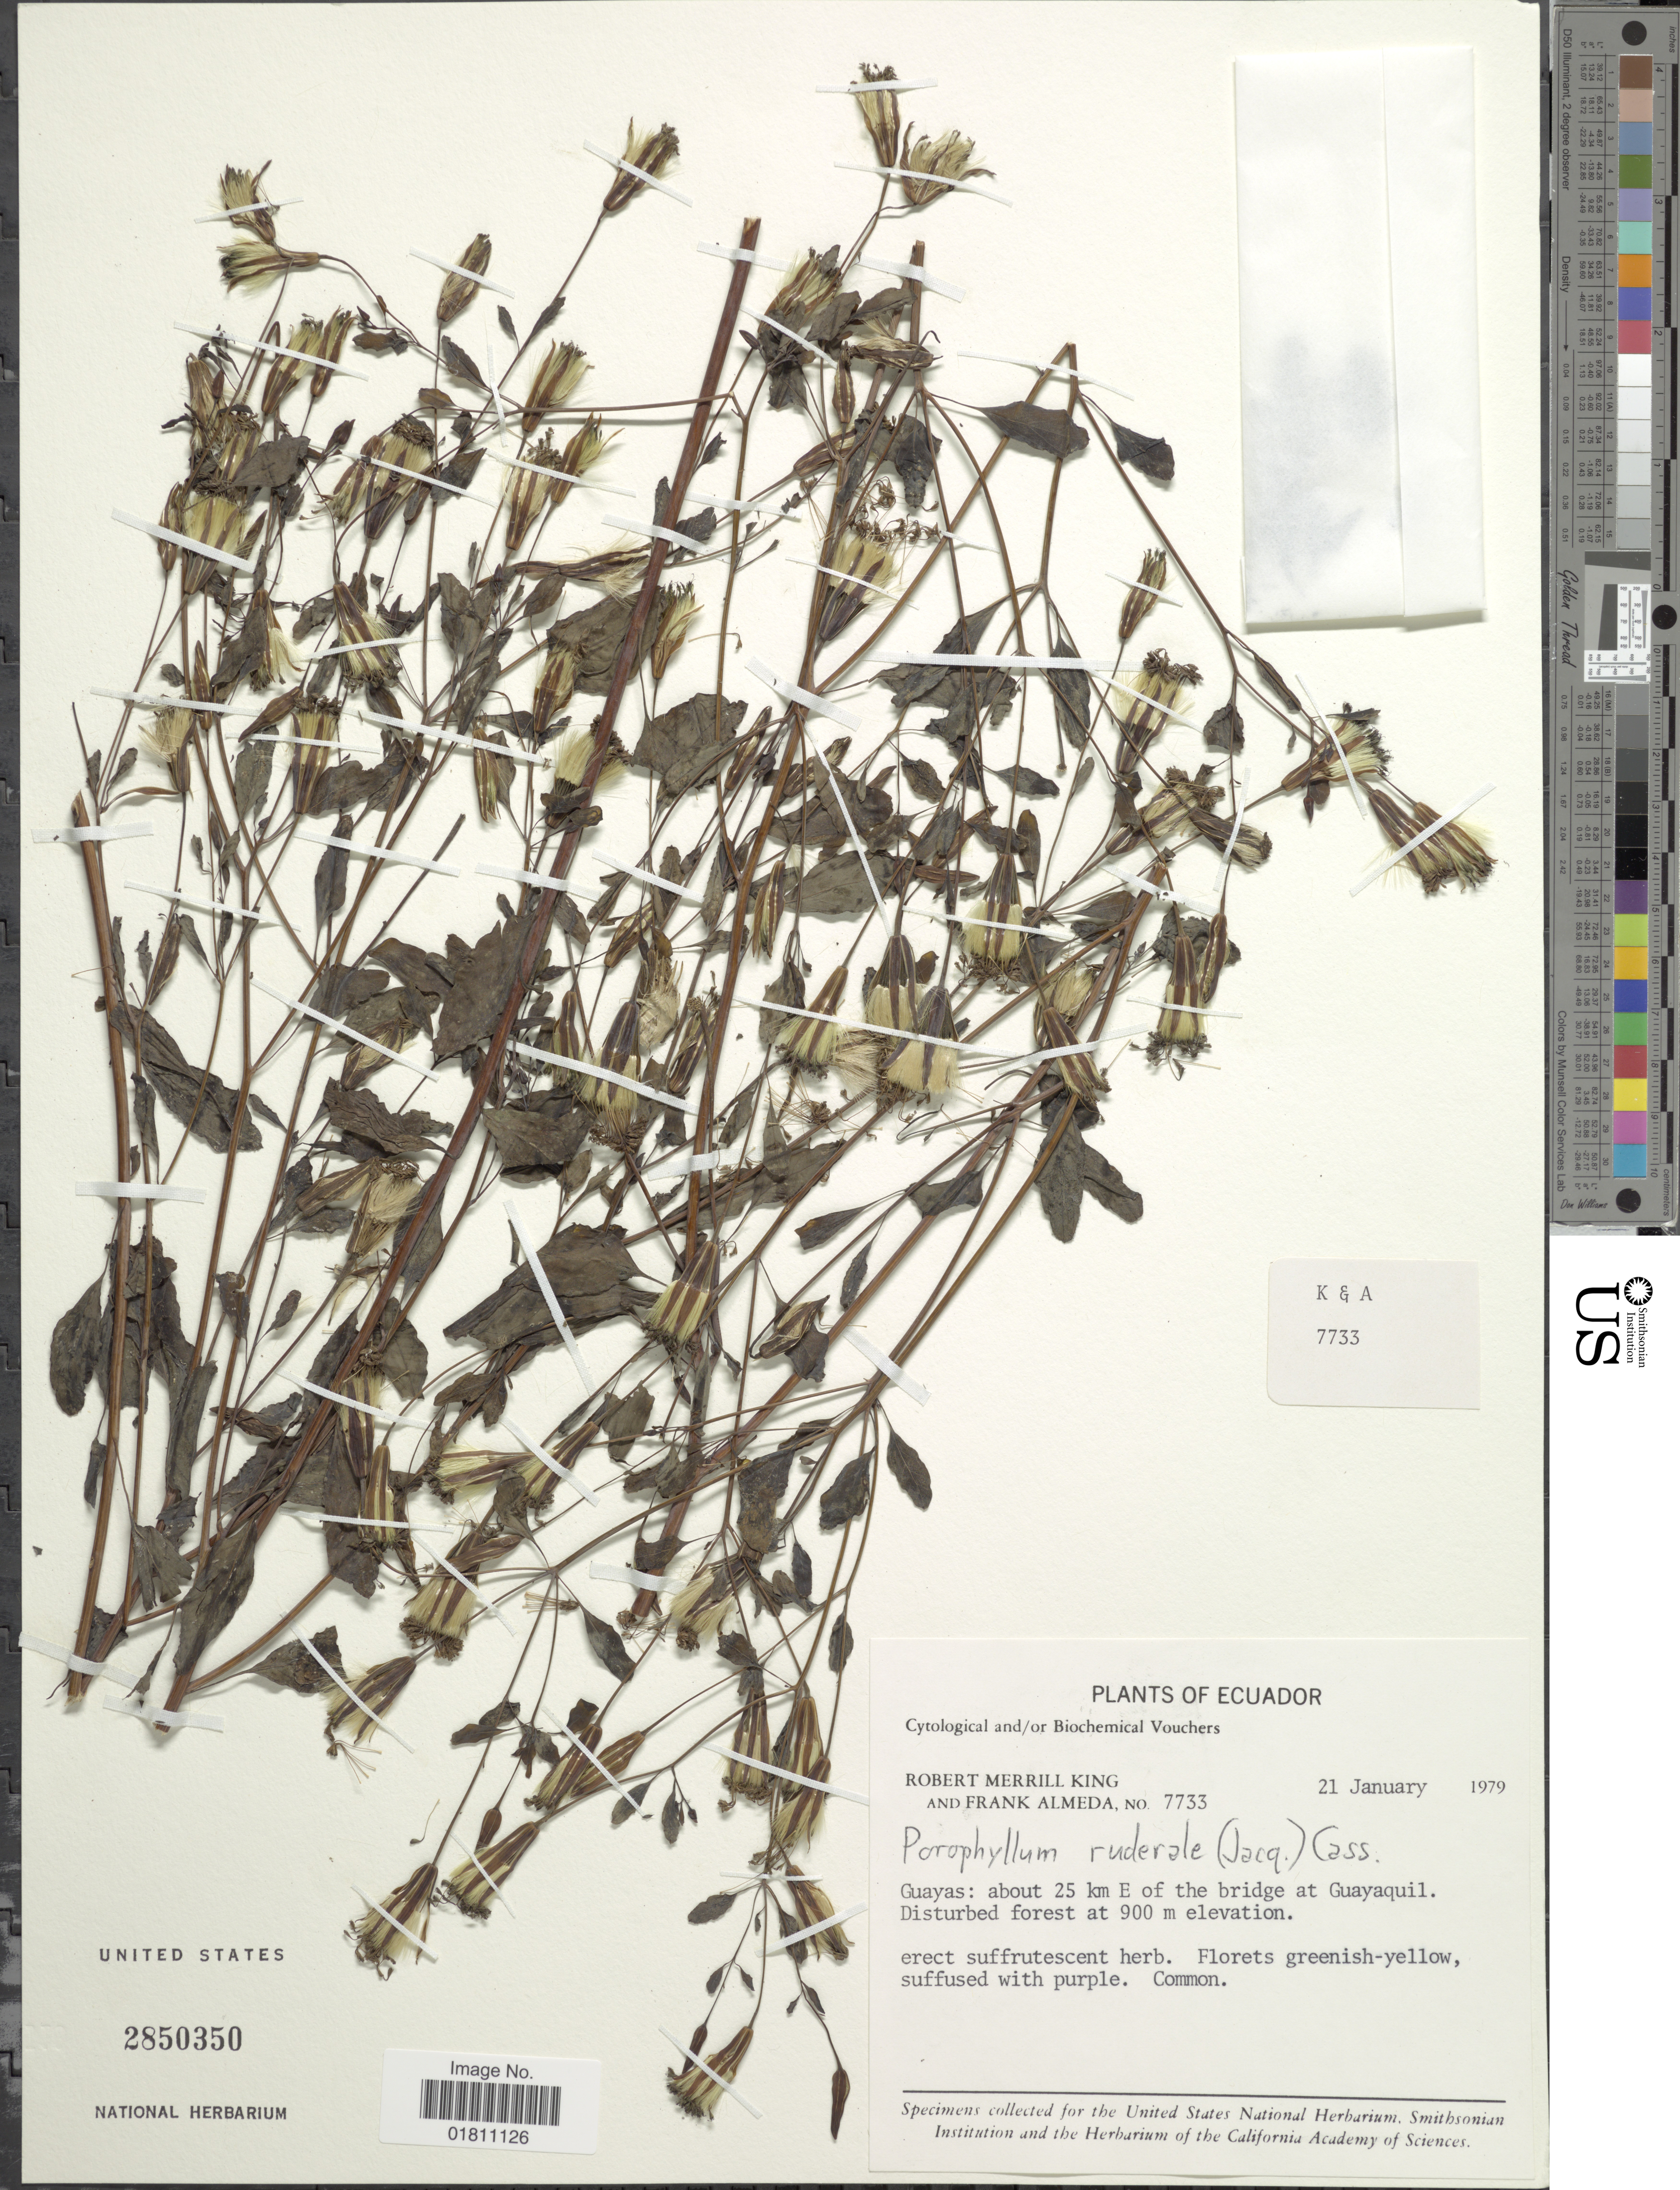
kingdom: Plantae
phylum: Tracheophyta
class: Magnoliopsida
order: Asterales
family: Asteraceae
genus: Porophyllum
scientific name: Porophyllum ruderale subsp. ruderale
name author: (Jacq.) Cass.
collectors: R. M. King & F. Almeda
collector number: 7733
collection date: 1979-01-21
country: Ecuador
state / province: Guayas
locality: About 25 km E of the bridge at Guayaquil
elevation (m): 900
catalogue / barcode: US 2850350